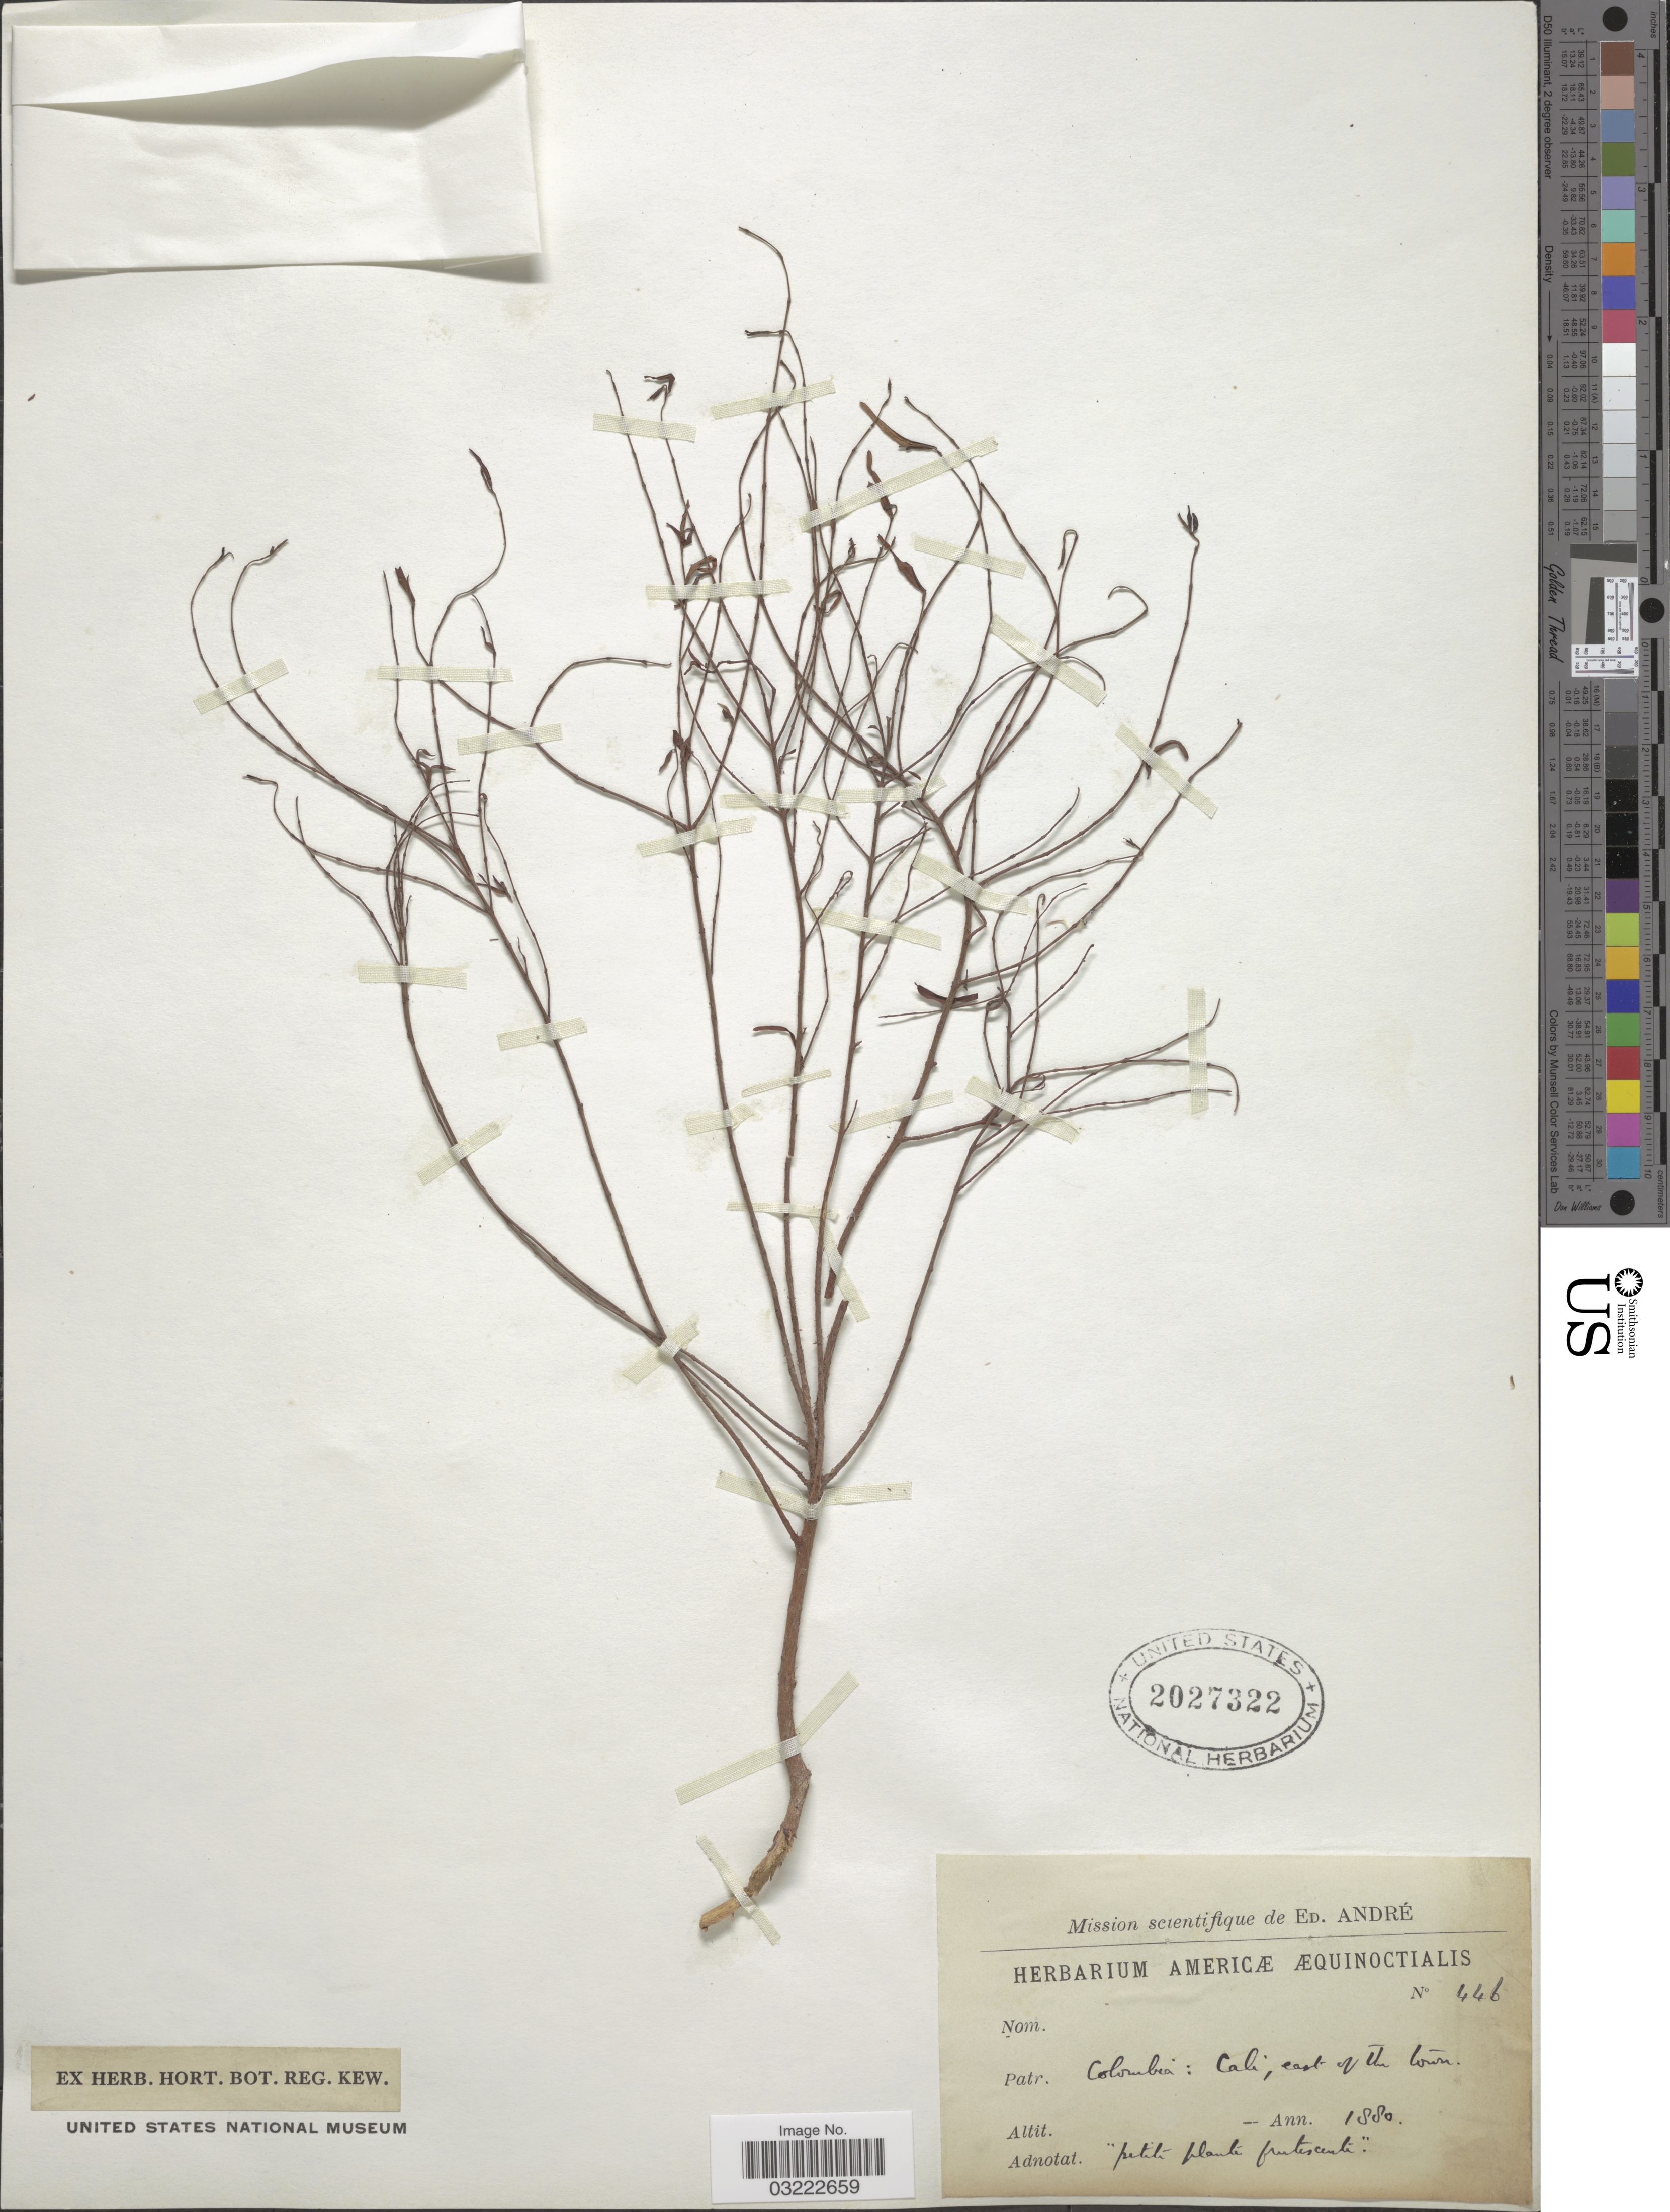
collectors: É. F. André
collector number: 446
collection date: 1880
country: Colombia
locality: Cali, east of the town.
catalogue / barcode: US 2027322